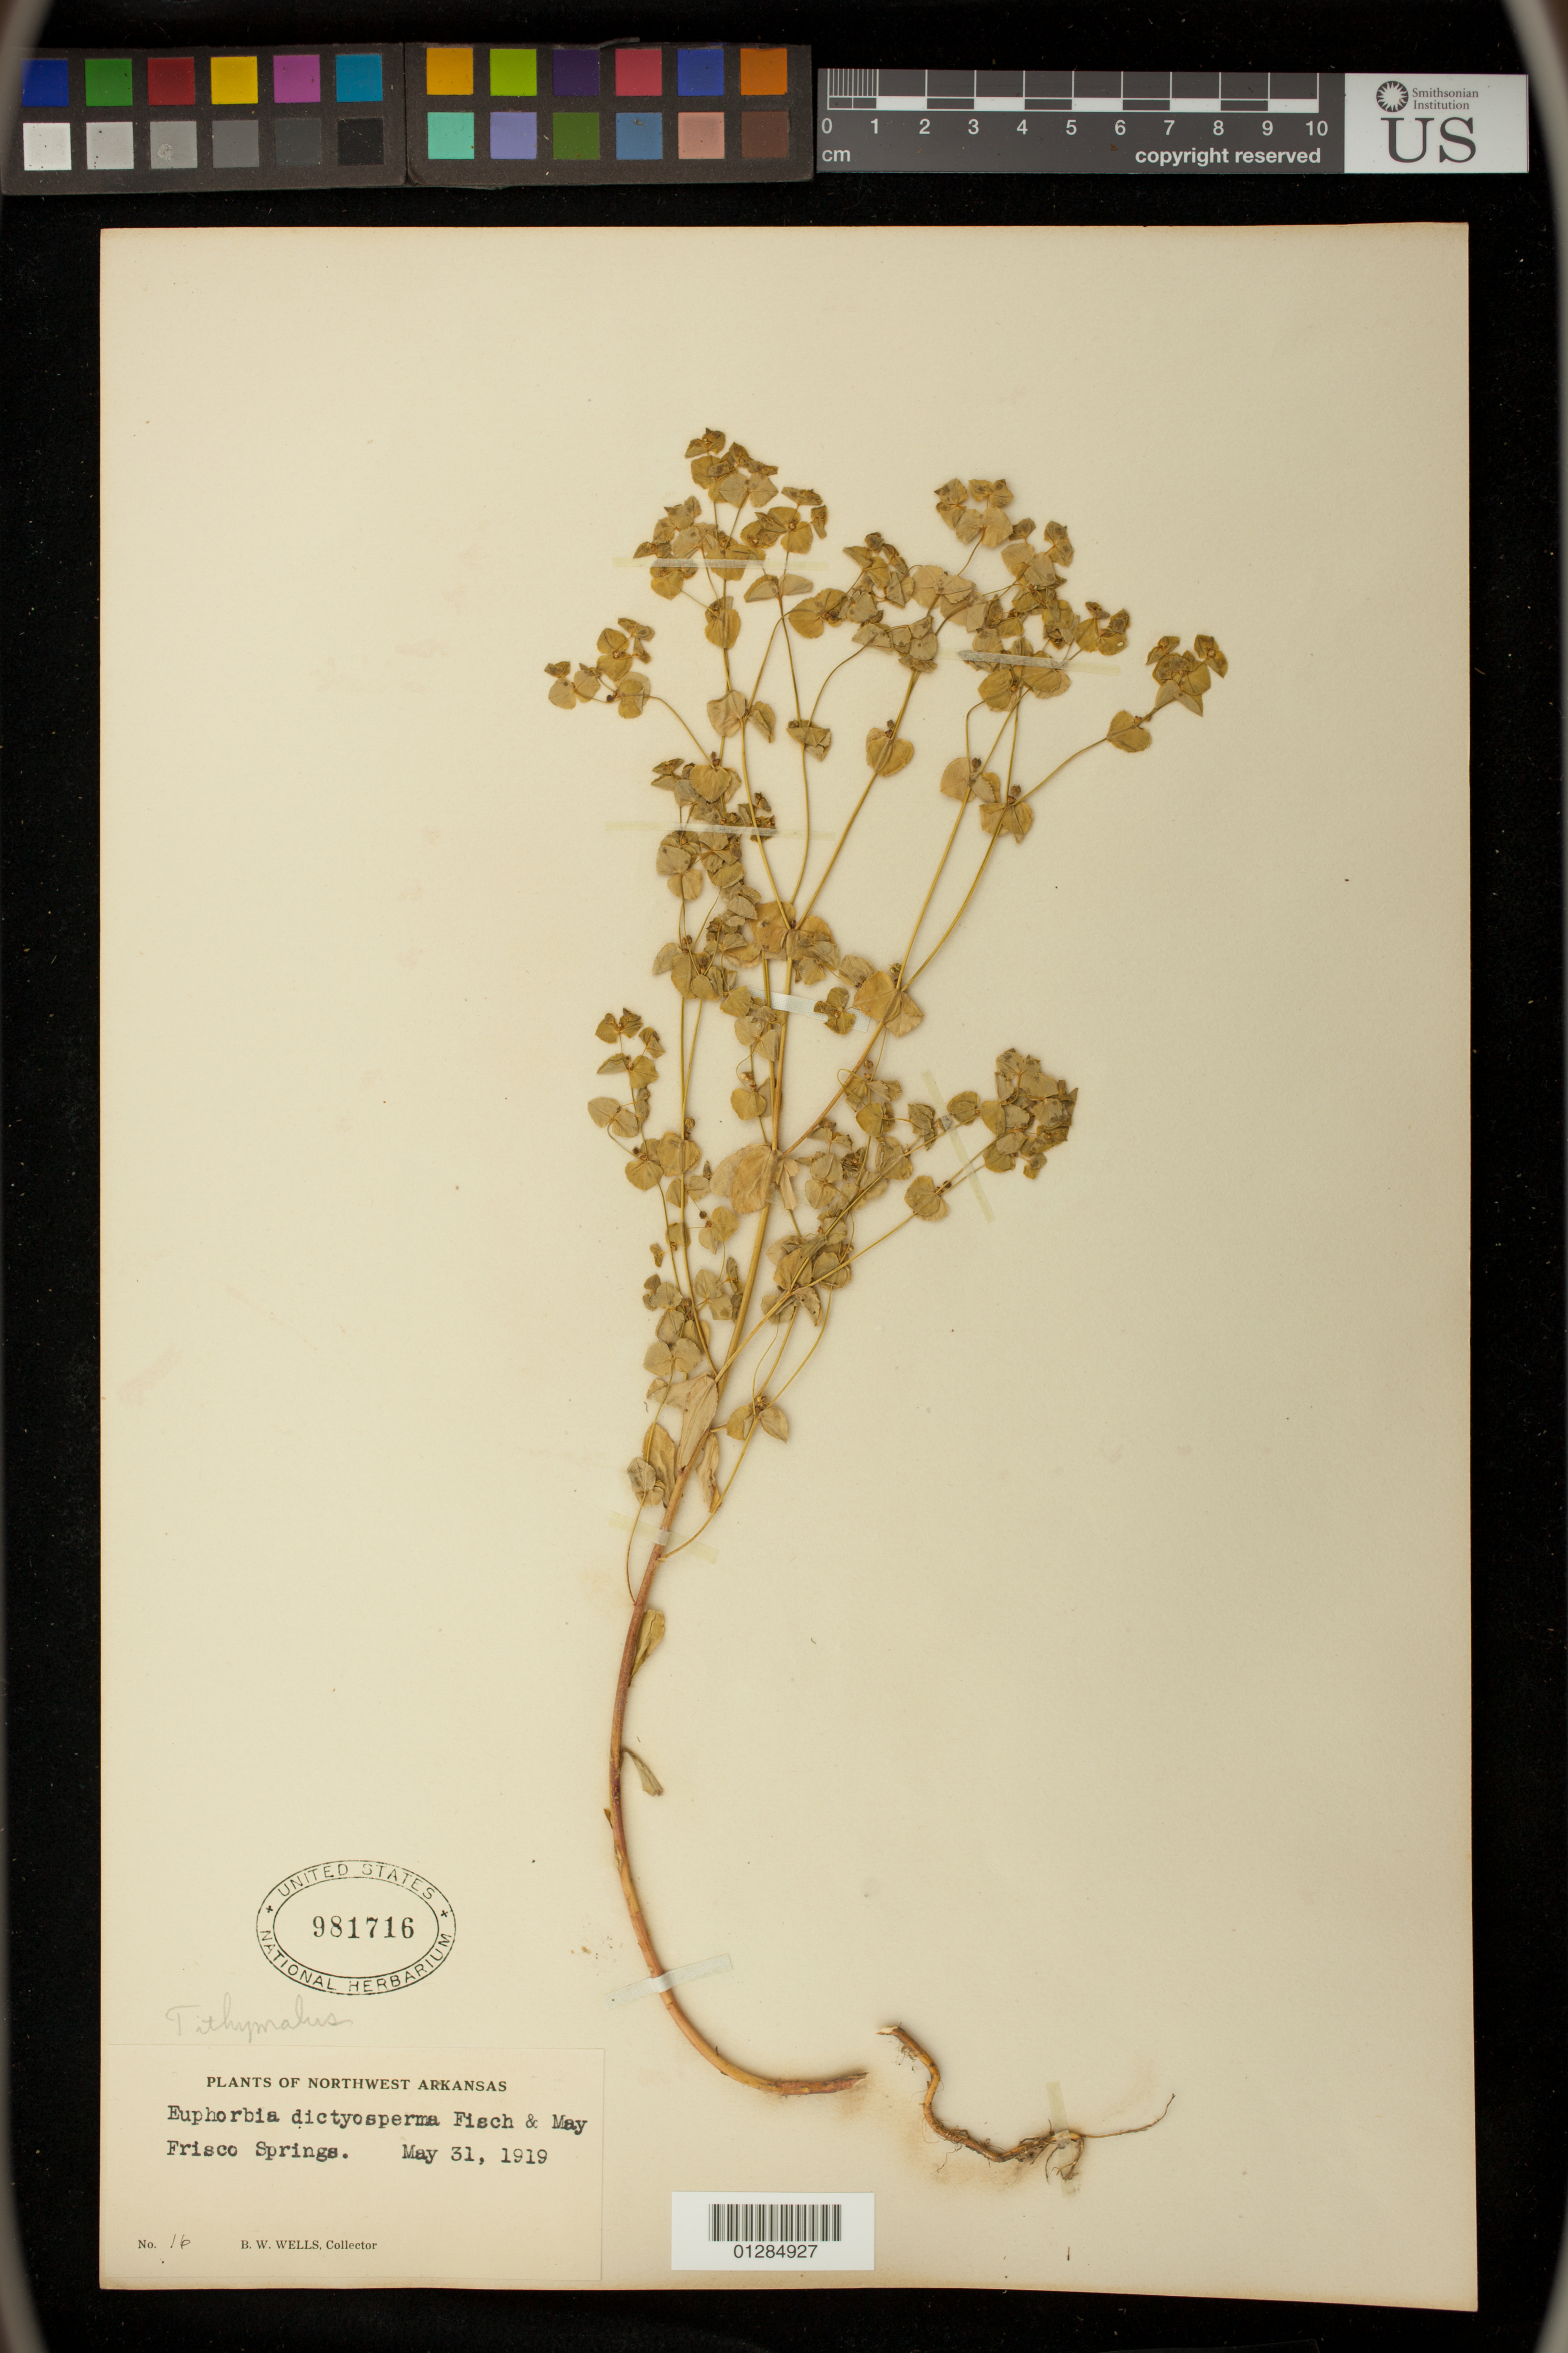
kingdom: Plantae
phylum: Tracheophyta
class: Magnoliopsida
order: Malpighiales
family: Euphorbiaceae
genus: Euphorbia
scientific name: Euphorbia spathulata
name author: Lam.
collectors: B. Wells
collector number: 16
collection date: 1919-05-31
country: United States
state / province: Arkansas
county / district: Benton County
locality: Frisco Springs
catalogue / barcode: US 981716